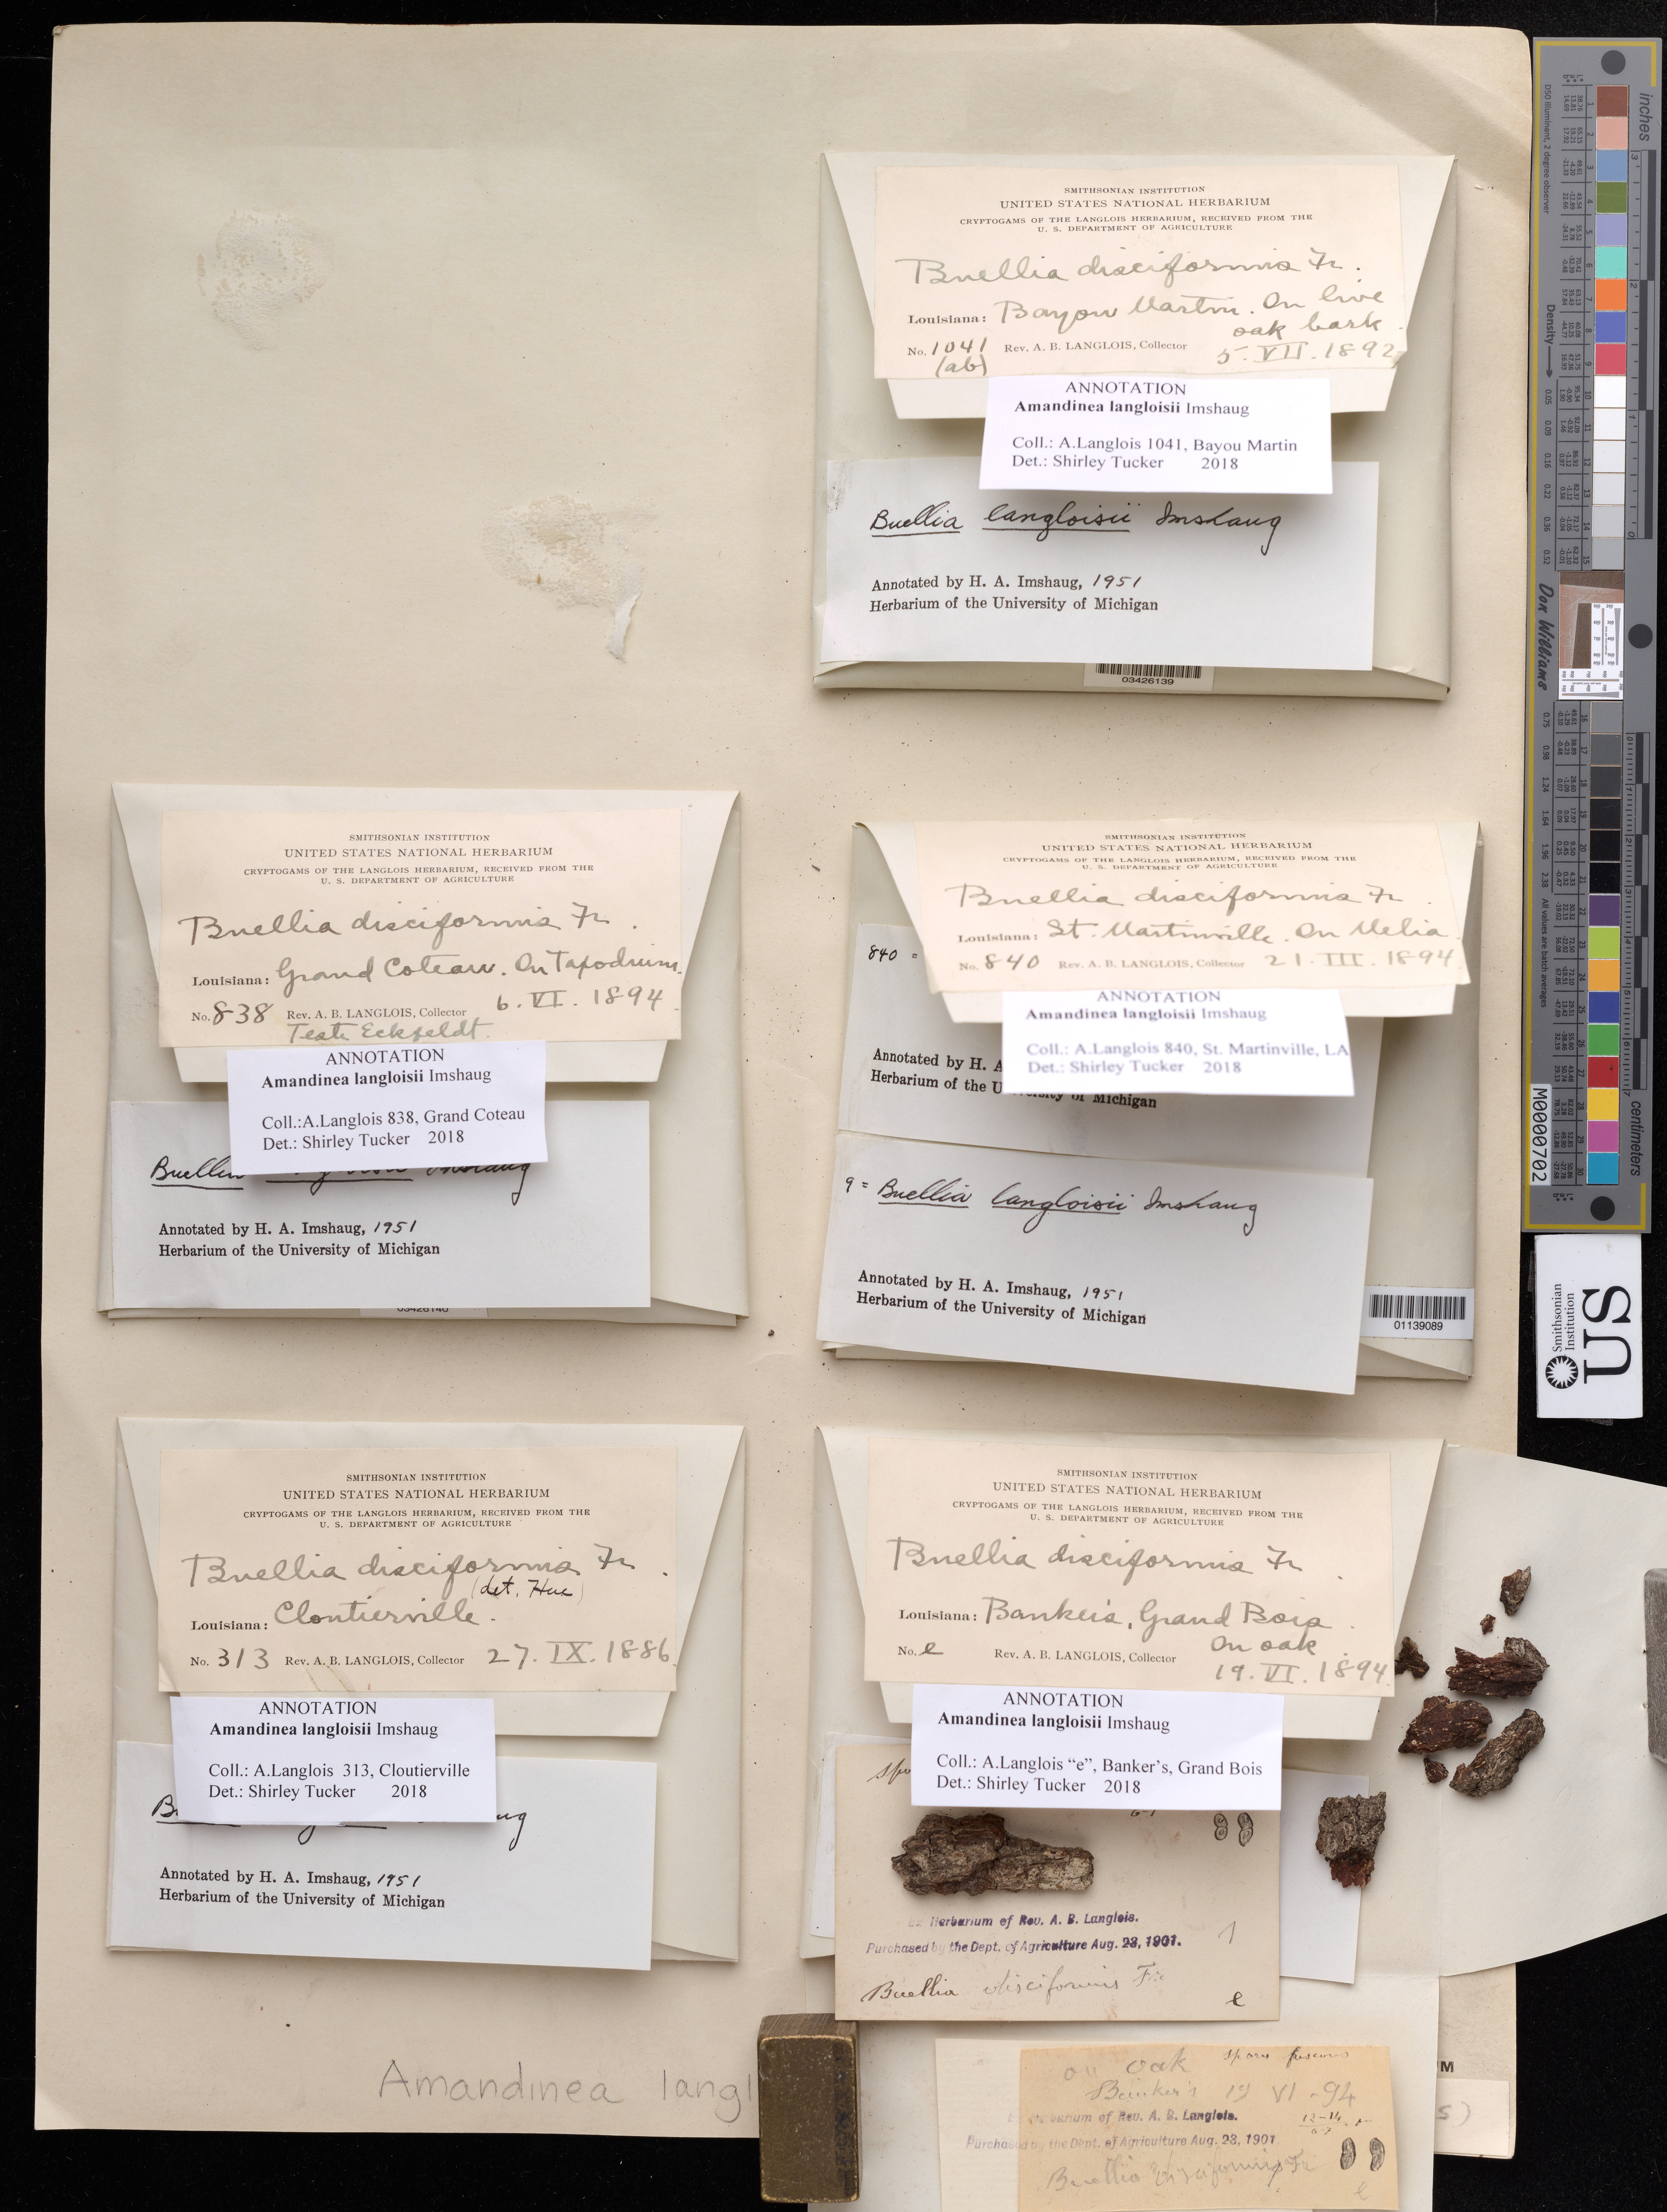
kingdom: Fungi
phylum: Ascomycota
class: Lecanoromycetes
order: Caliciales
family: Caliciaceae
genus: Amandinea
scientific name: Amandinea langloisii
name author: Imshaug ex Marbach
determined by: Tucker, S. C.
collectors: A. B. Langlois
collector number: e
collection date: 1894-06-19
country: United States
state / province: Louisiana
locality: Grand Bois.